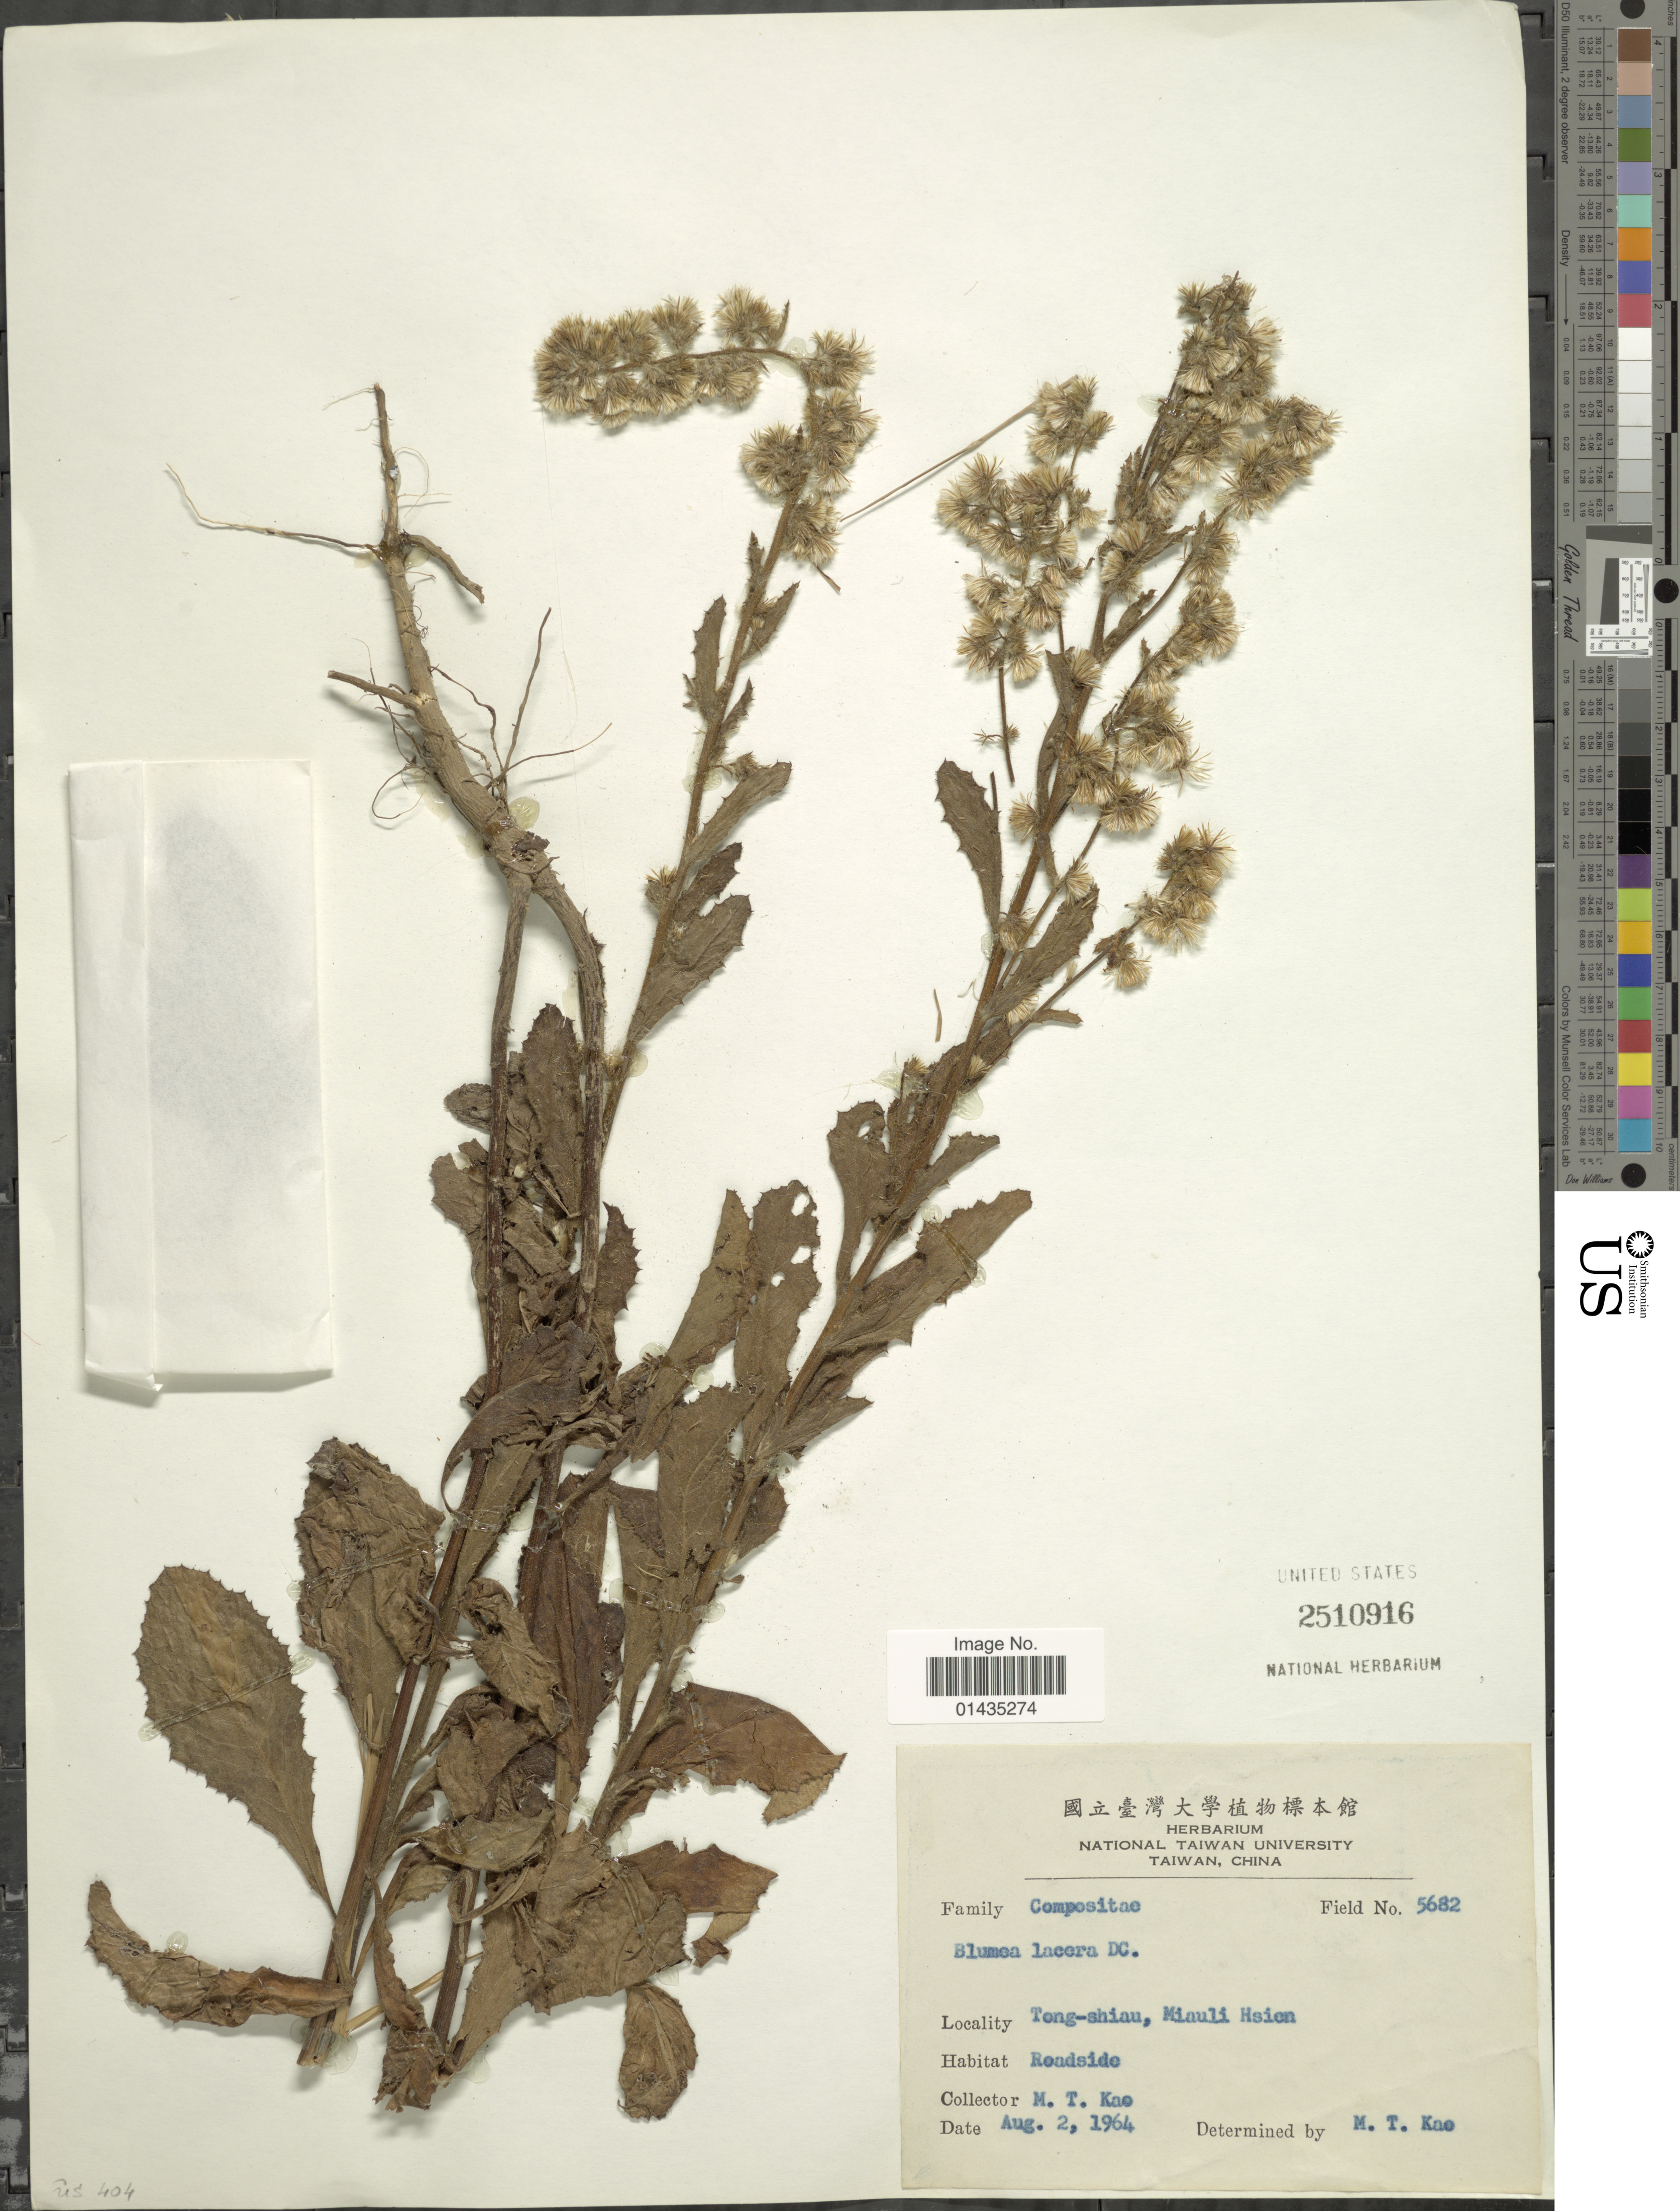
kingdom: Plantae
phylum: Tracheophyta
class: Magnoliopsida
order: Asterales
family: Asteraceae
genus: Blumea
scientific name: Blumea lacera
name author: (Roxb.) DC.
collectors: M. T. Kao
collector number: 5682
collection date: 1964-08-02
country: Taiwan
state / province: Miaoli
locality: Tong-shiau, Miauli Hsien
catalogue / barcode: US 2510916